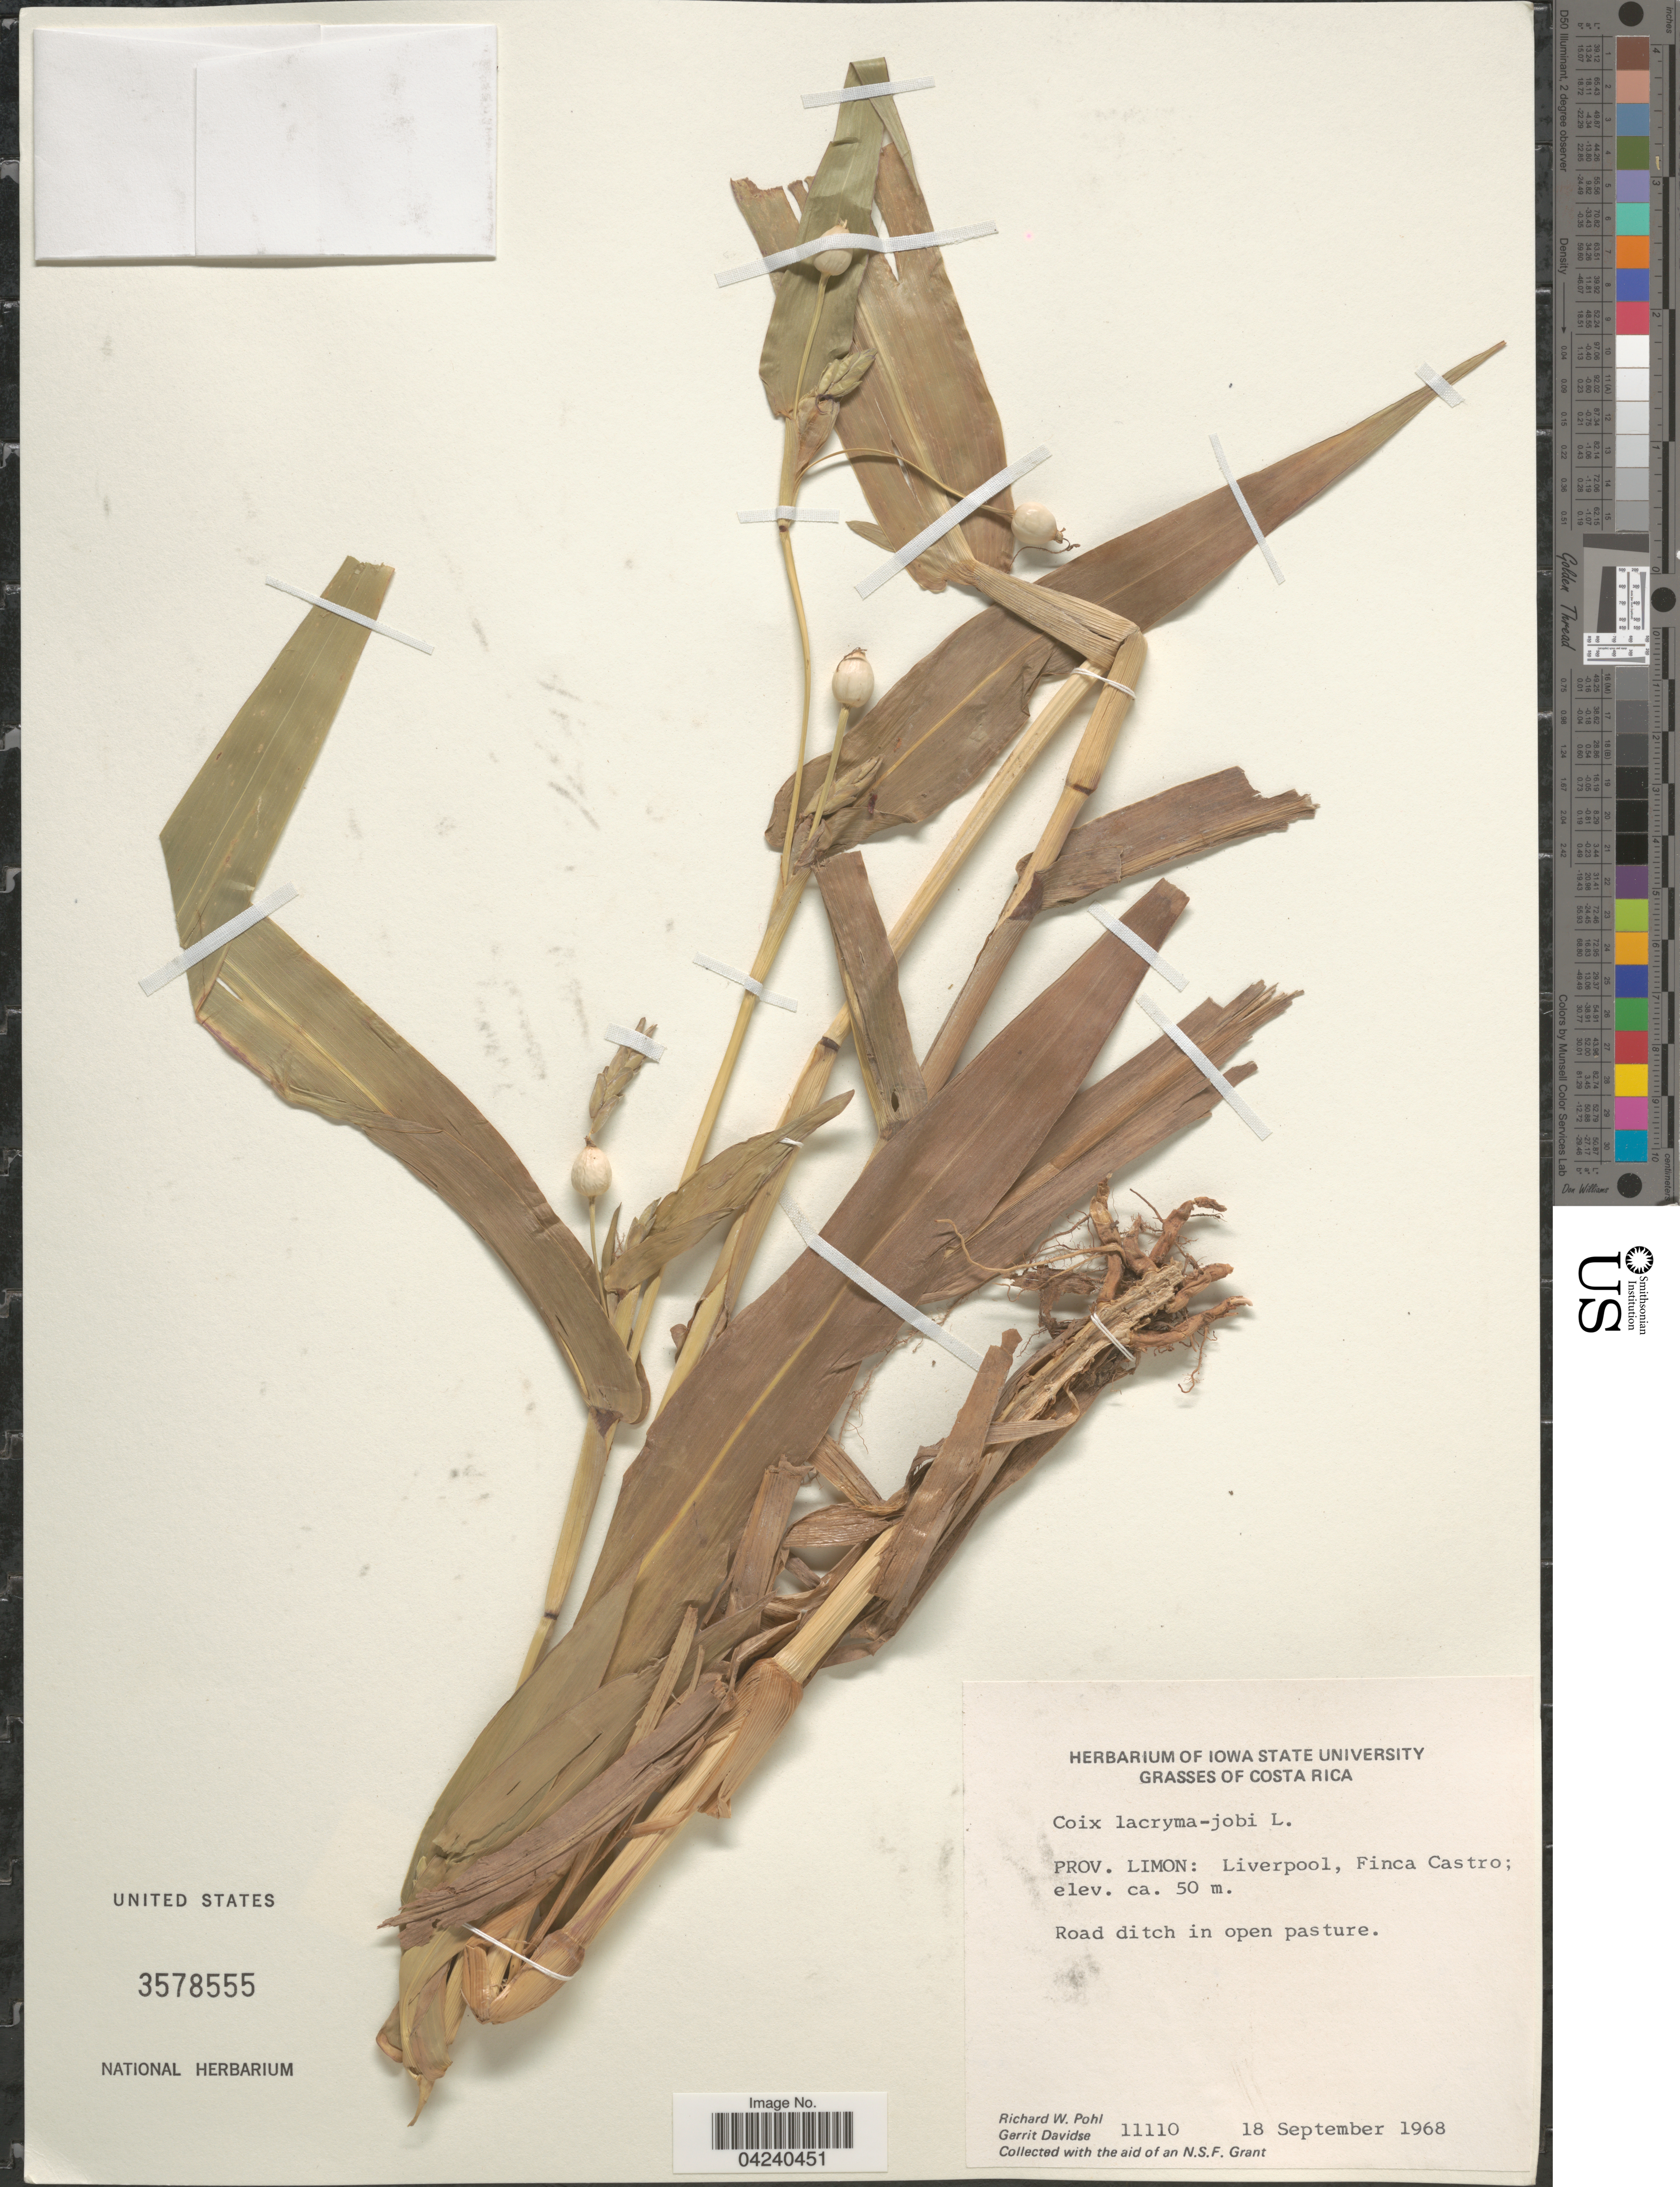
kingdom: Plantae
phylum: Tracheophyta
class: Liliopsida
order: Poales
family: Poaceae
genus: Coix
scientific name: Coix lacryma-jobi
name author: L.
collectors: R. W. Pohl & G. Davidse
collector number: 11110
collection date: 1968-09-18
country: Costa Rica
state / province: Limón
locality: Liverpool, Finca Castro.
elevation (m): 50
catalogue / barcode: US 3578555